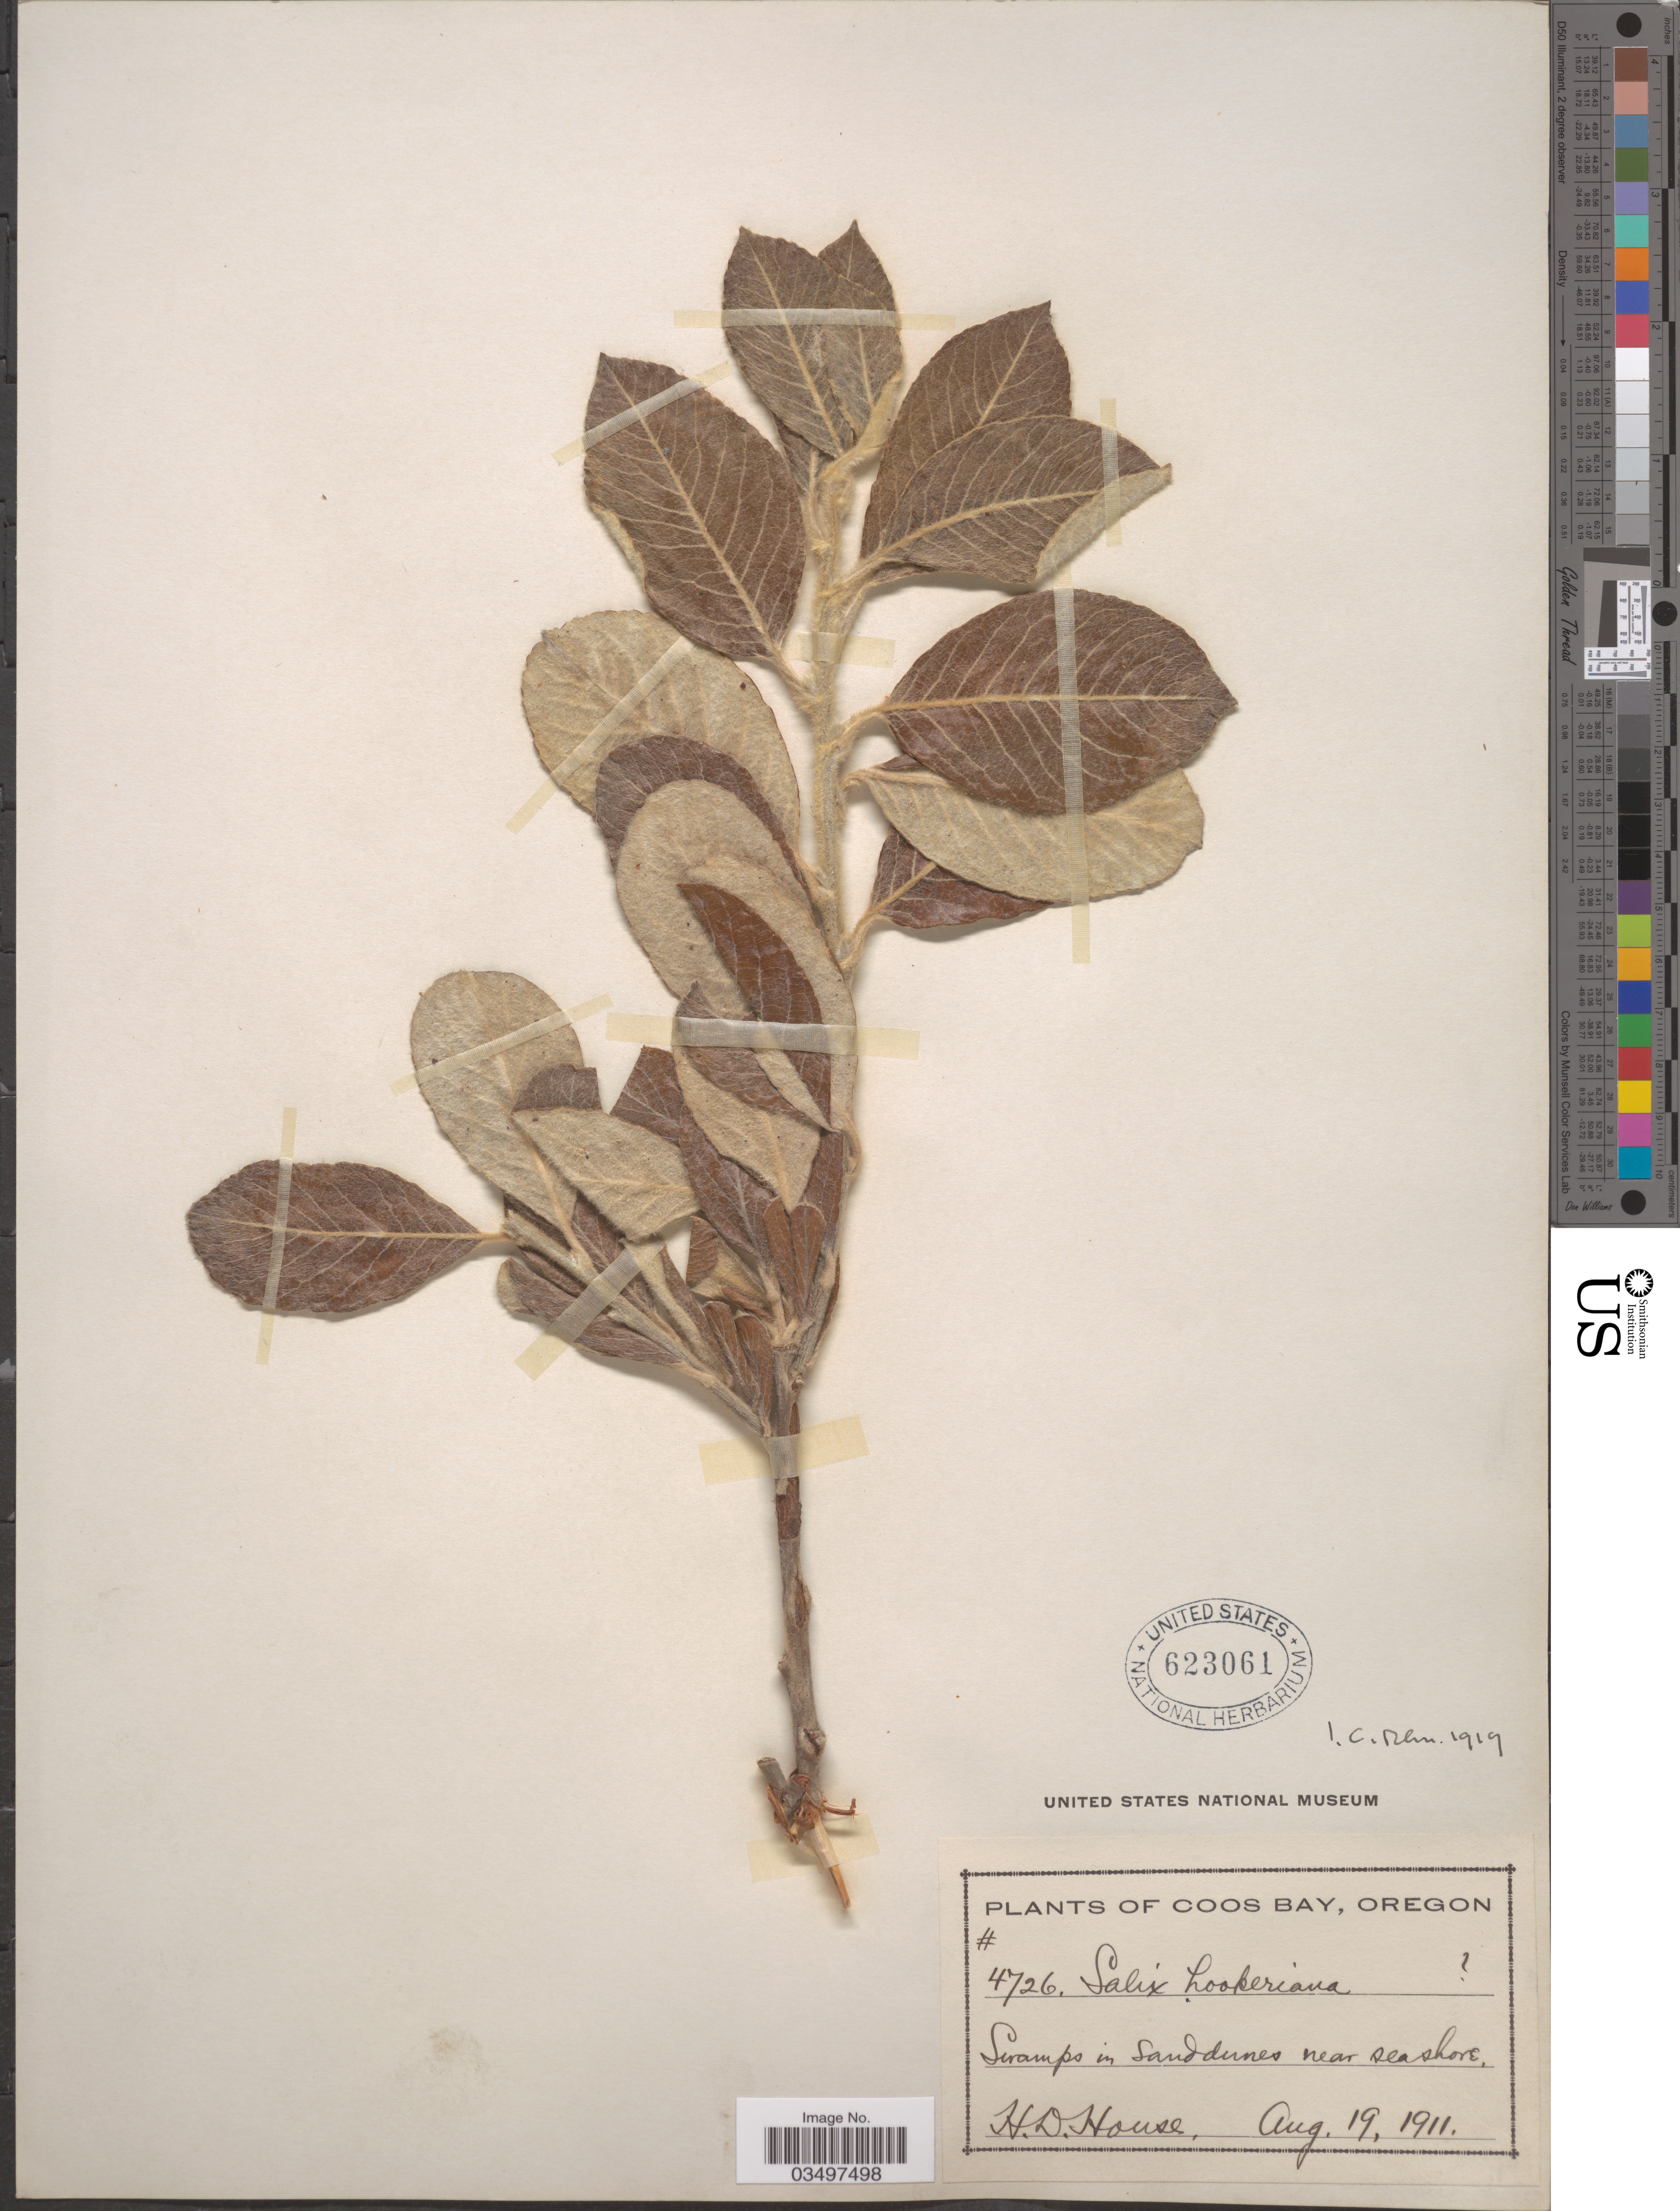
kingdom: Plantae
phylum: Tracheophyta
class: Magnoliopsida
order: Malpighiales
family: Salicaceae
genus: Salix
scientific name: Salix hookeriana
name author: Barratt ex Hook.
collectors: H. D. House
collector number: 4726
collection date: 1911-08-19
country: United States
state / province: Oregon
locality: Coos Bay.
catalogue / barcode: US 623061